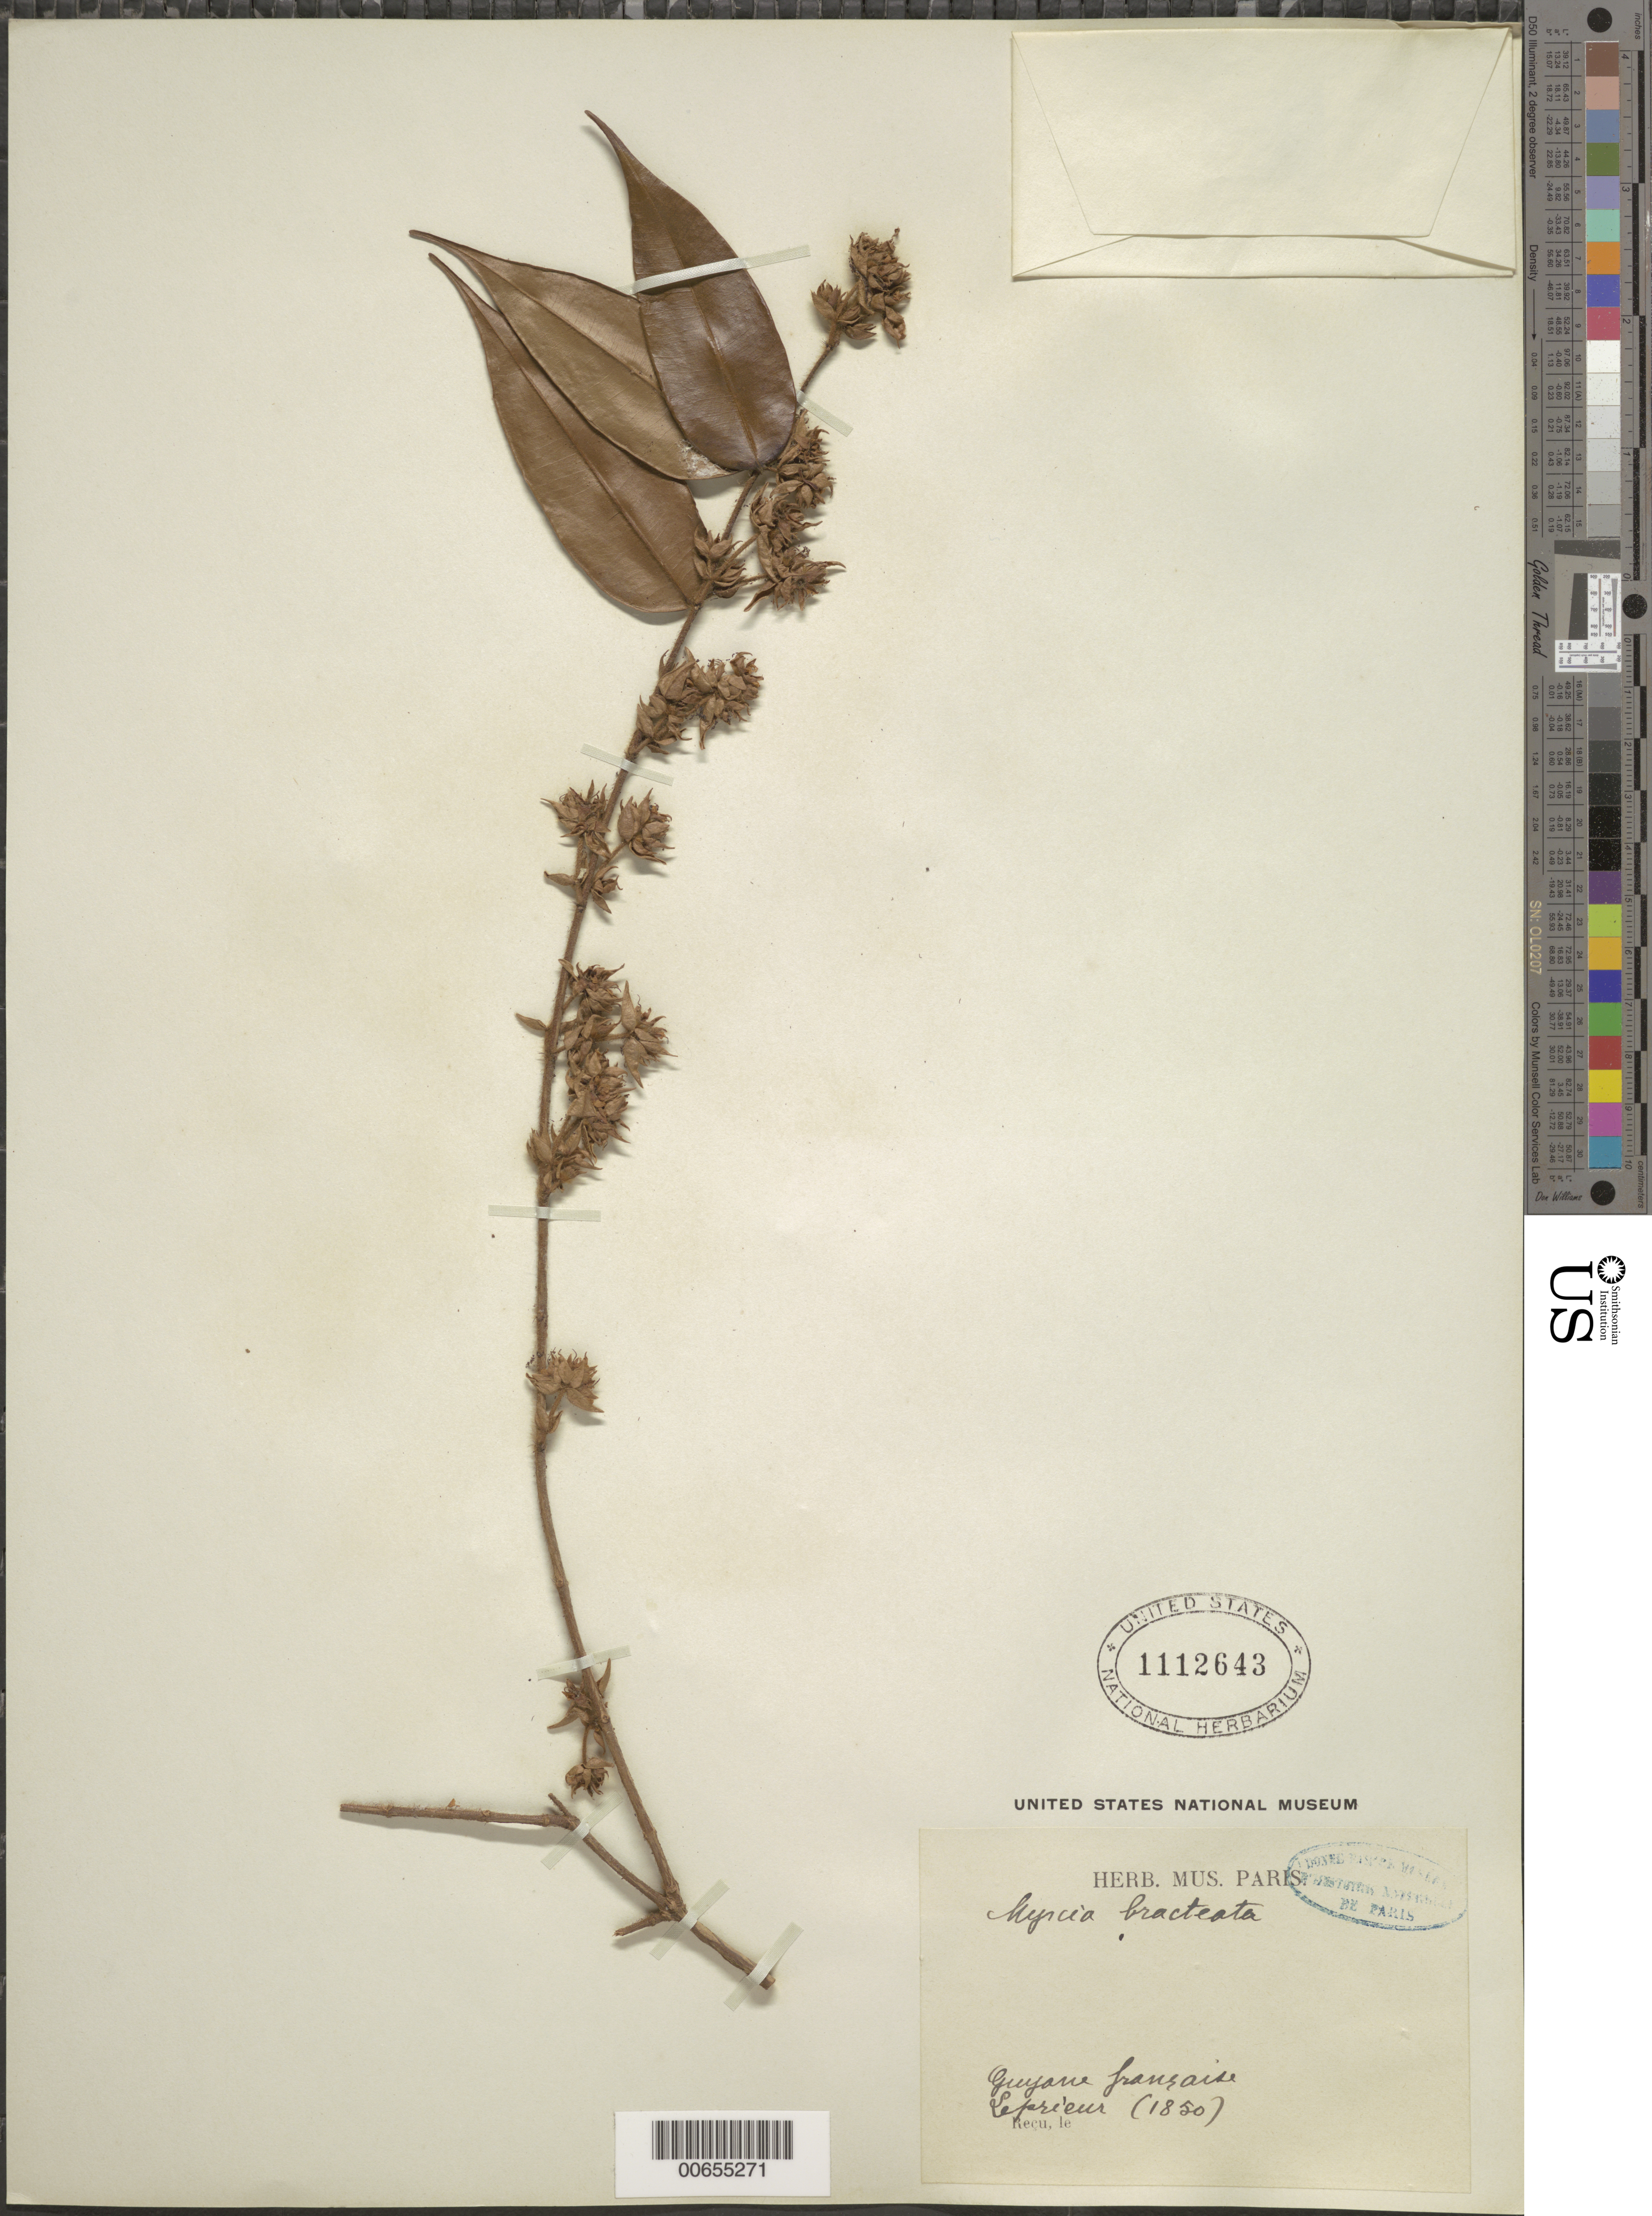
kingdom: Plantae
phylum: Tracheophyta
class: Magnoliopsida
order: Myrtales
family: Myrtaceae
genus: Myrcia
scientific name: Myrcia bracteata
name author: (Rich.) DC.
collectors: F. M. R. Leprieur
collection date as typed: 1850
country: French Guiana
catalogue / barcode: US 1112643